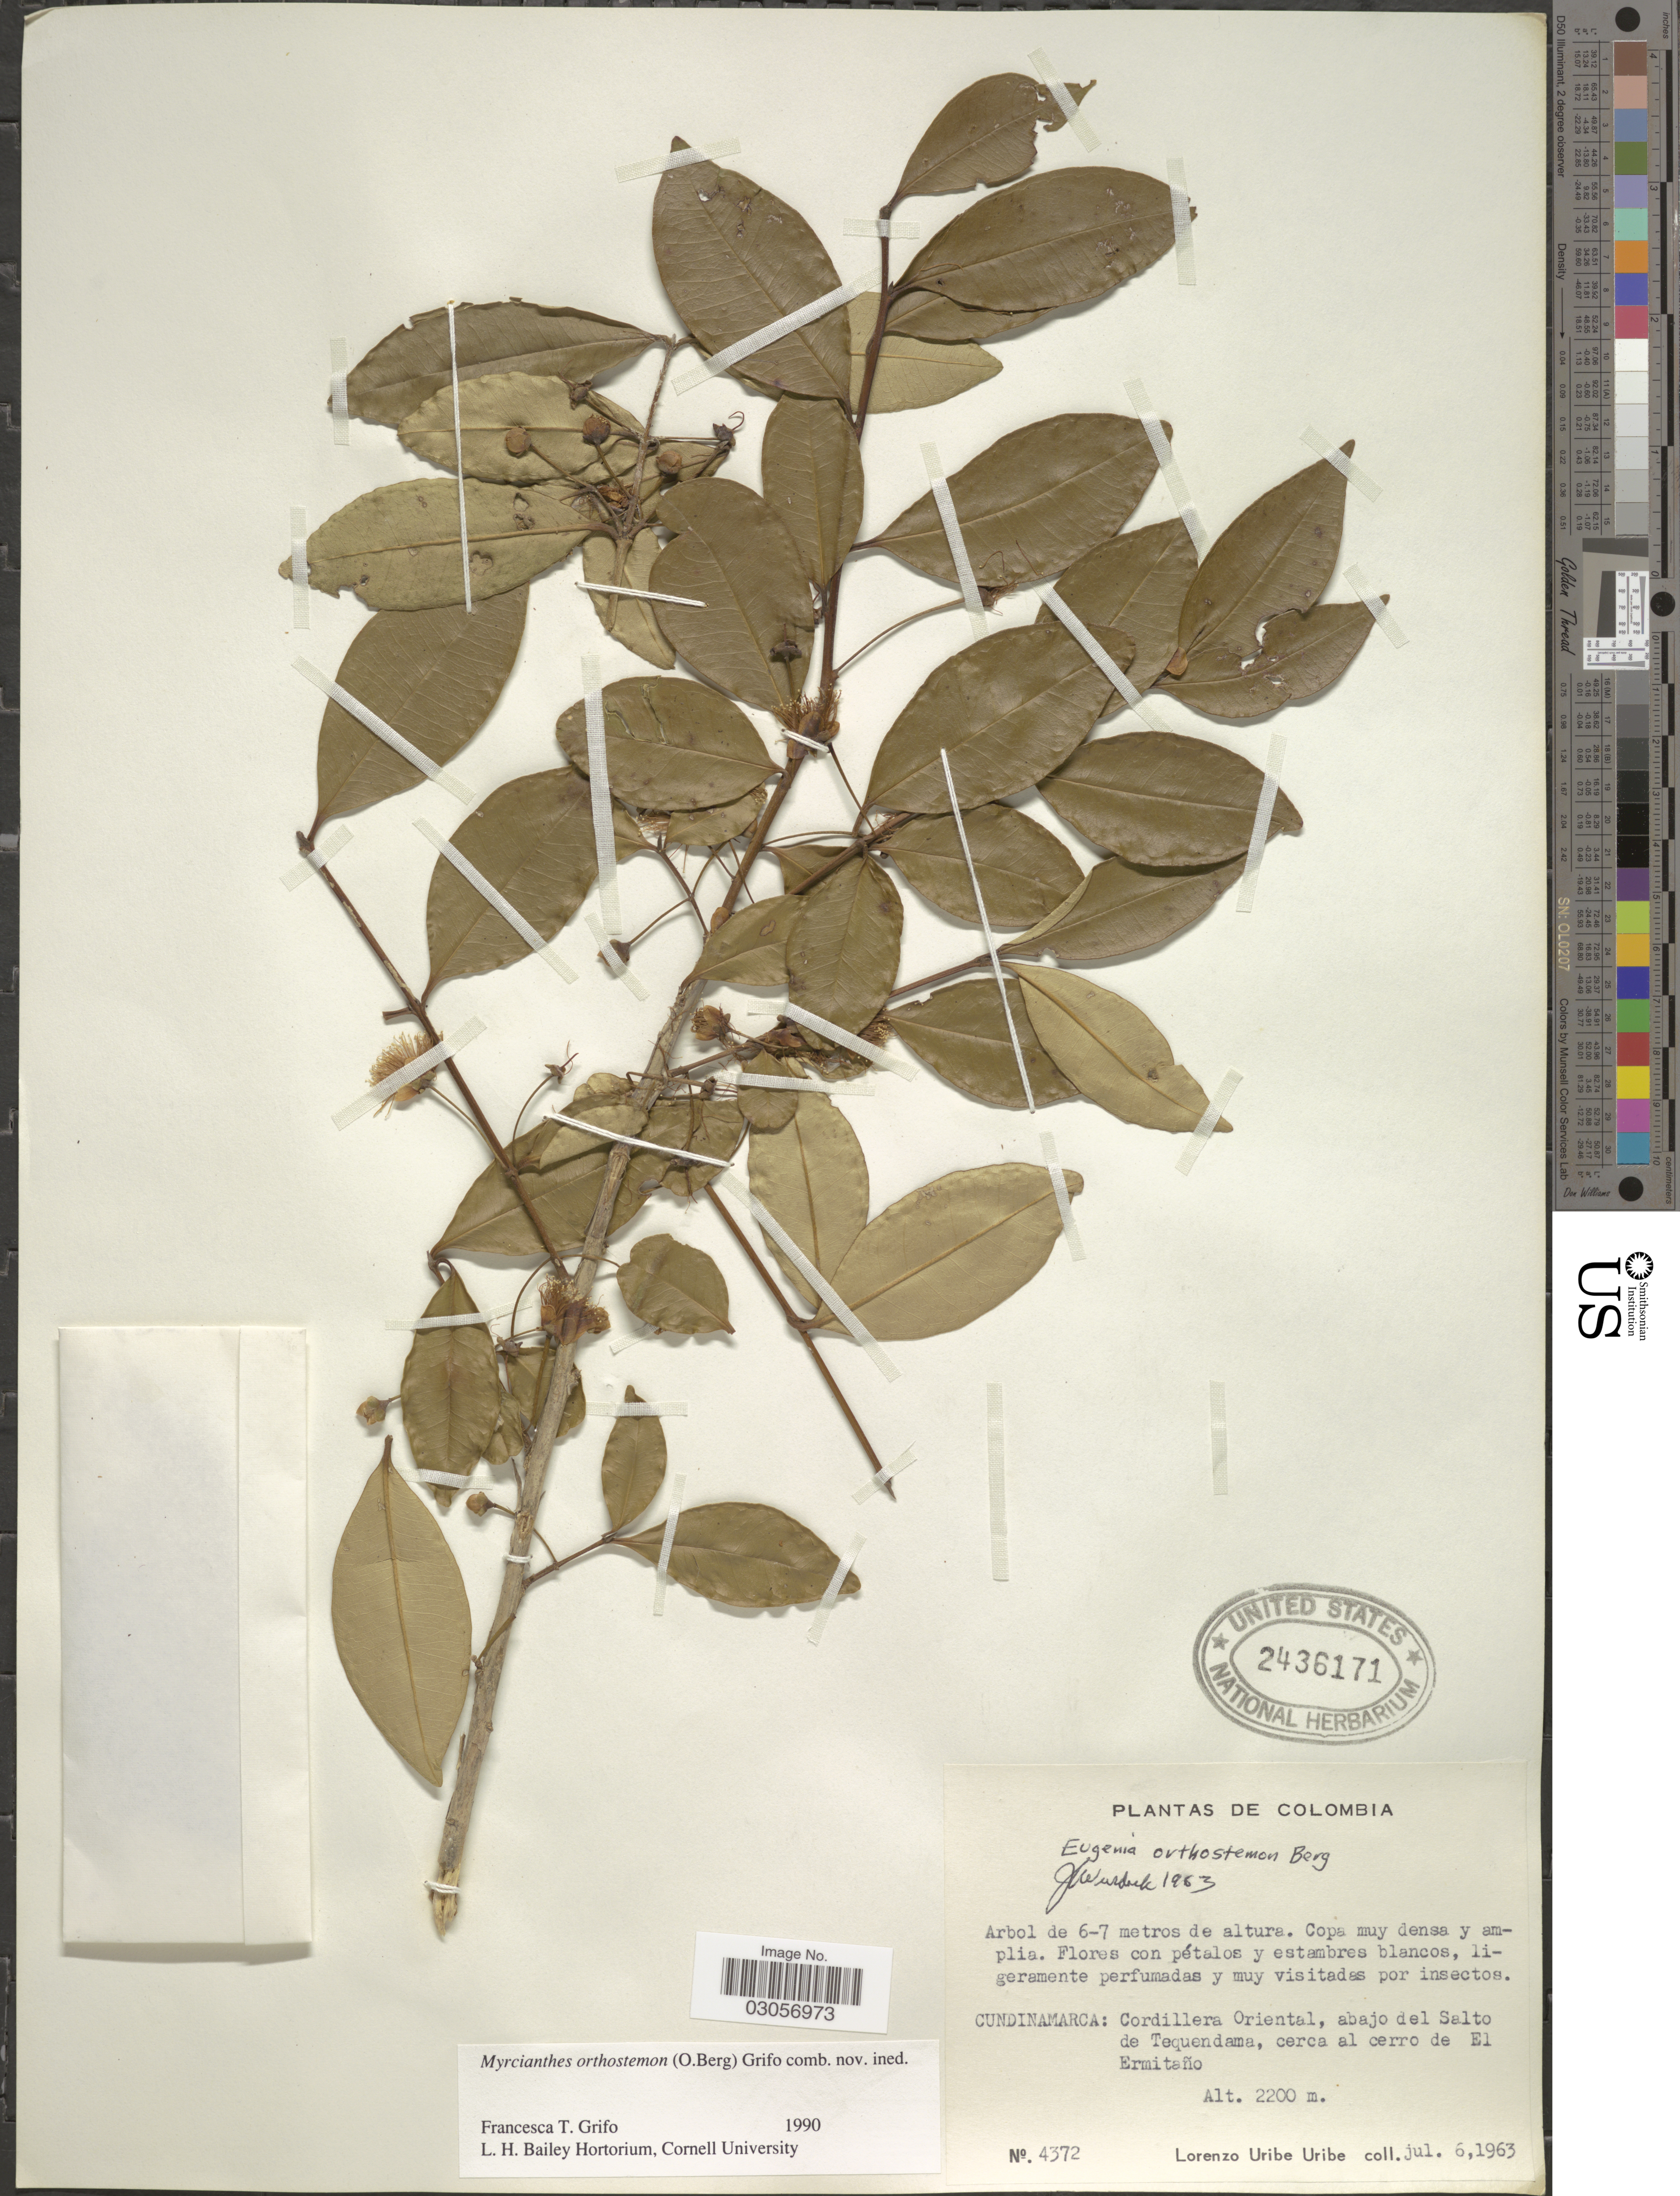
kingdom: Plantae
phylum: Tracheophyta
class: Magnoliopsida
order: Myrtales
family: Myrtaceae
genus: Myrcianthes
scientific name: Myrcianthes orthostemon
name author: (O. Berg) Grifo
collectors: L. Uribe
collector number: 4372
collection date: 1963-07-06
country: Colombia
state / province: Cundinamarca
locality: Cordillera Oriental, abajo del Salto de Tequendama, cerca al cerro de El Ermitaño.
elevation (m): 2200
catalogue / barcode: US 2436171